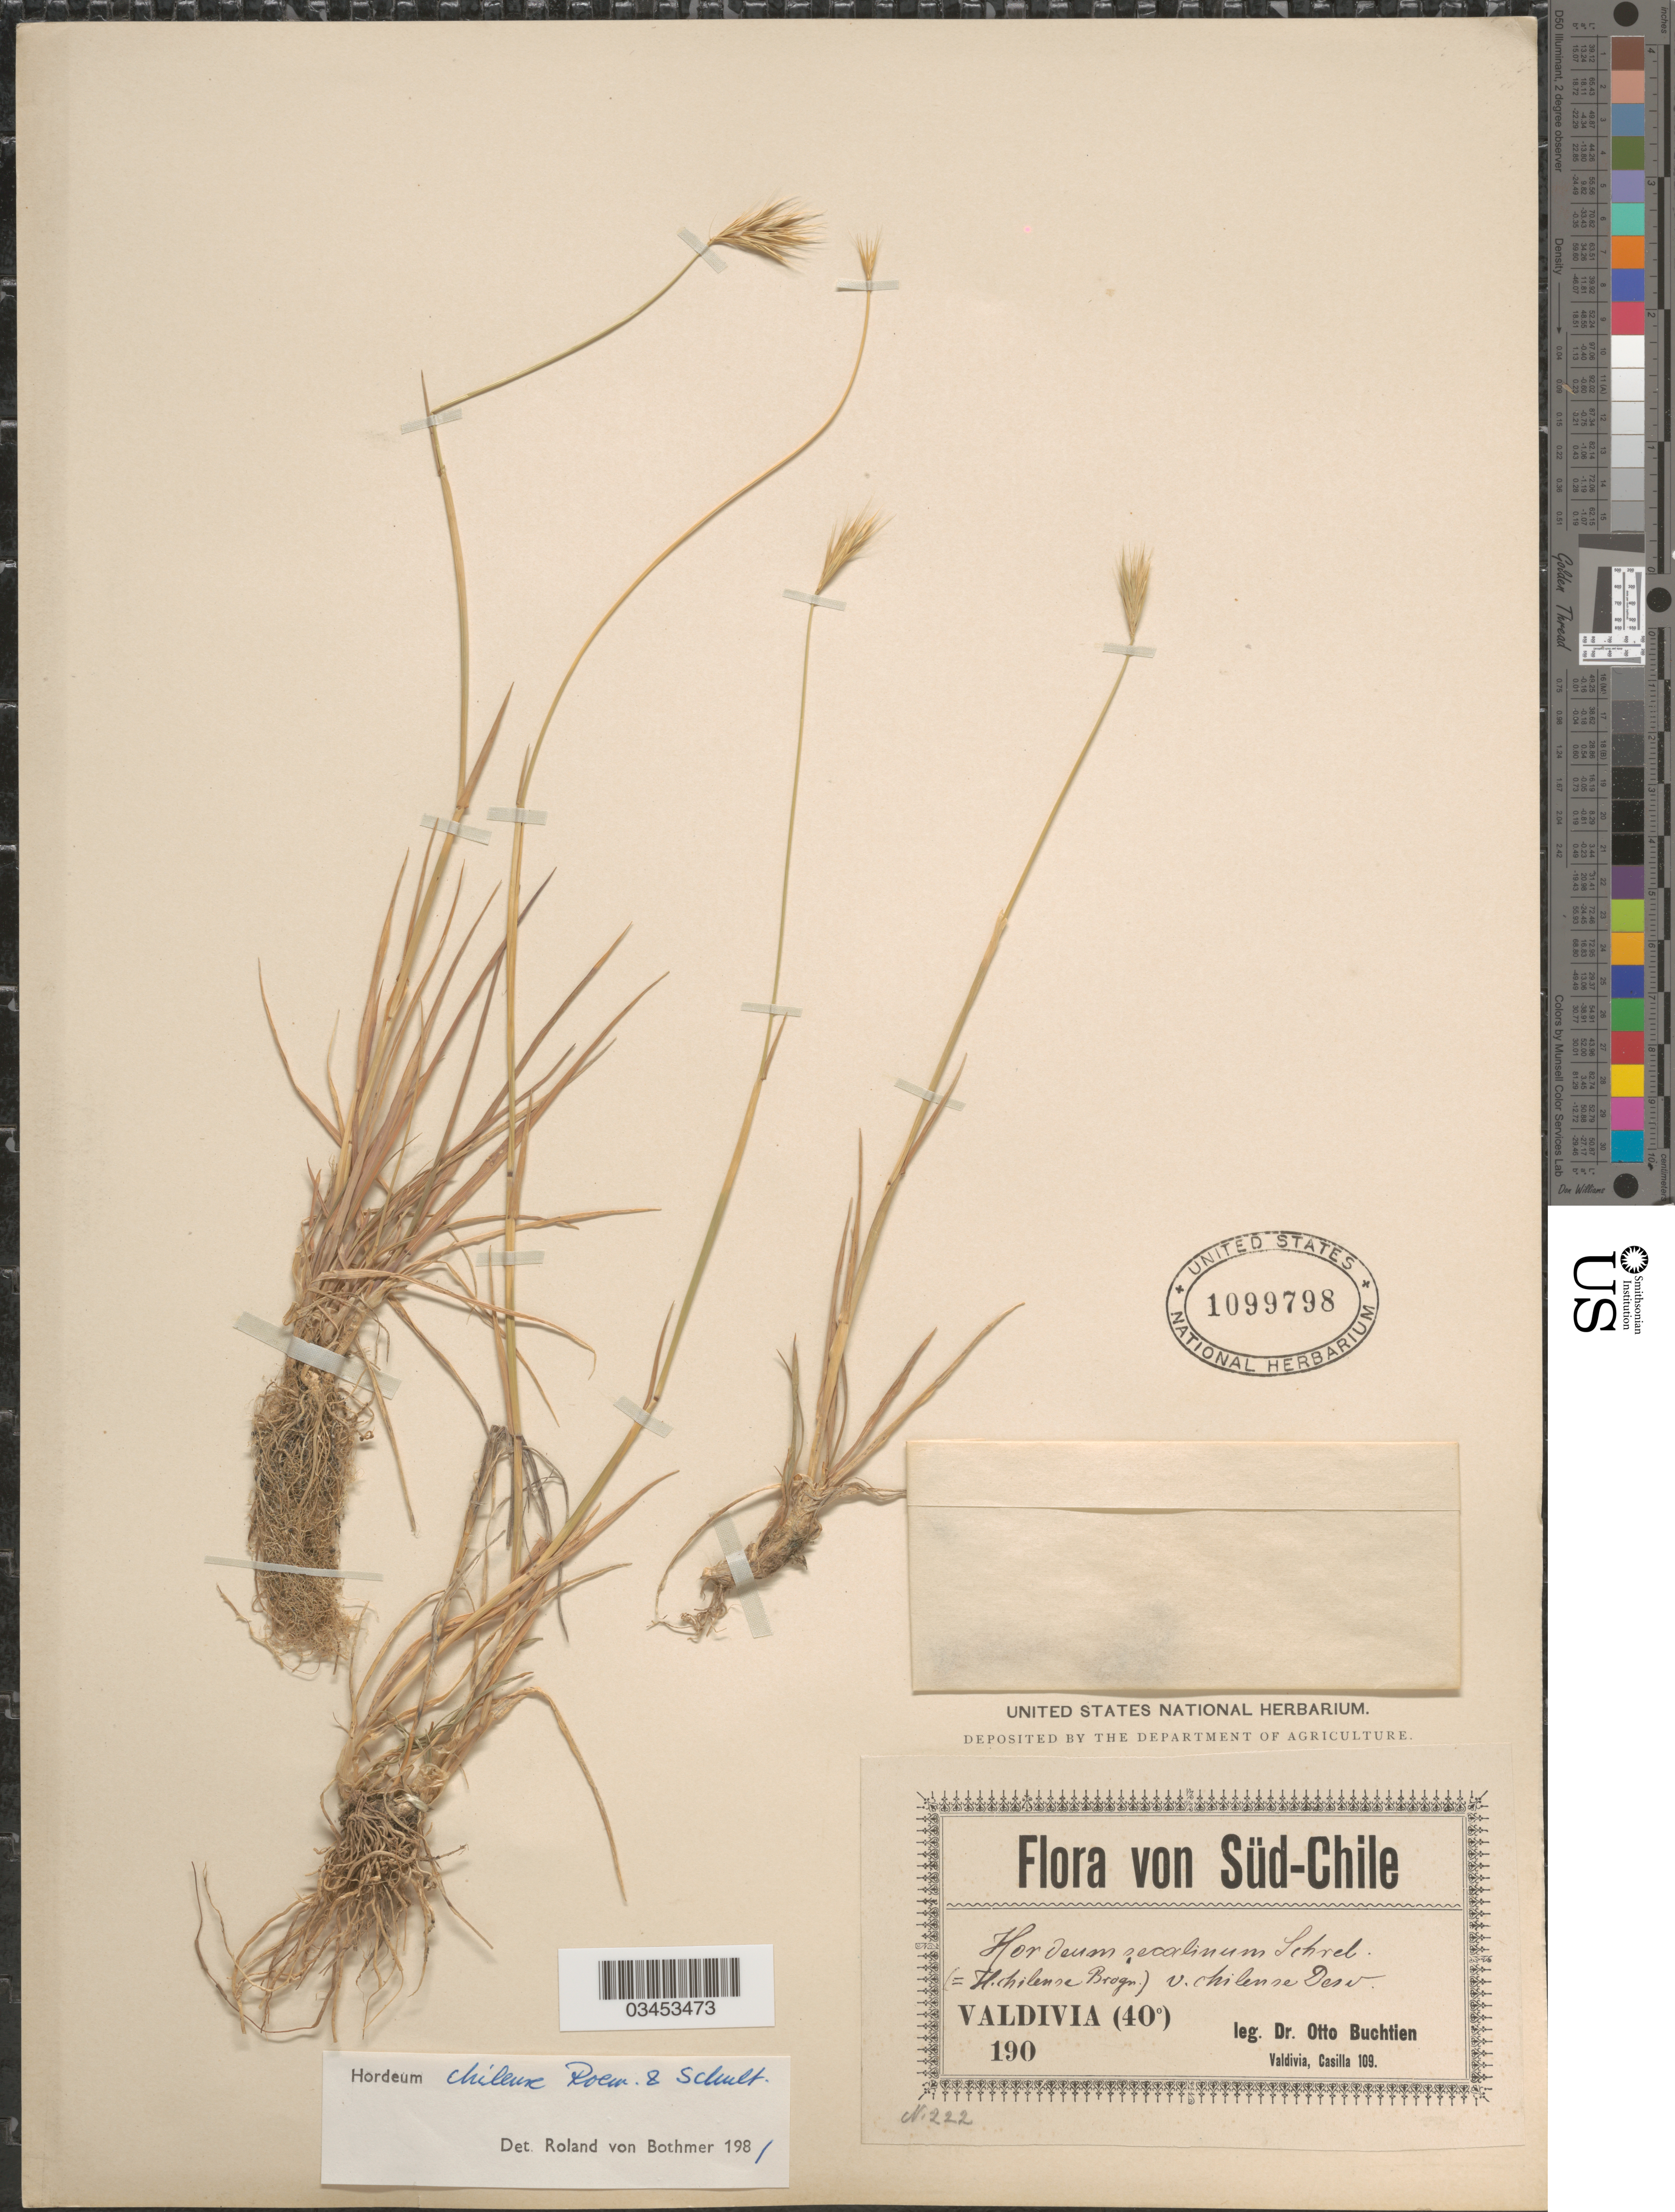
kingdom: Plantae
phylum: Tracheophyta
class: Liliopsida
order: Poales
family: Poaceae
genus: Hordeum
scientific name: Hordeum chilense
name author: Roem. & Schult.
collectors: O. Buchtien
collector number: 222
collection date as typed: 190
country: Chile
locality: Süd-Chile. Valdivia (40°).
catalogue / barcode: US 1099798